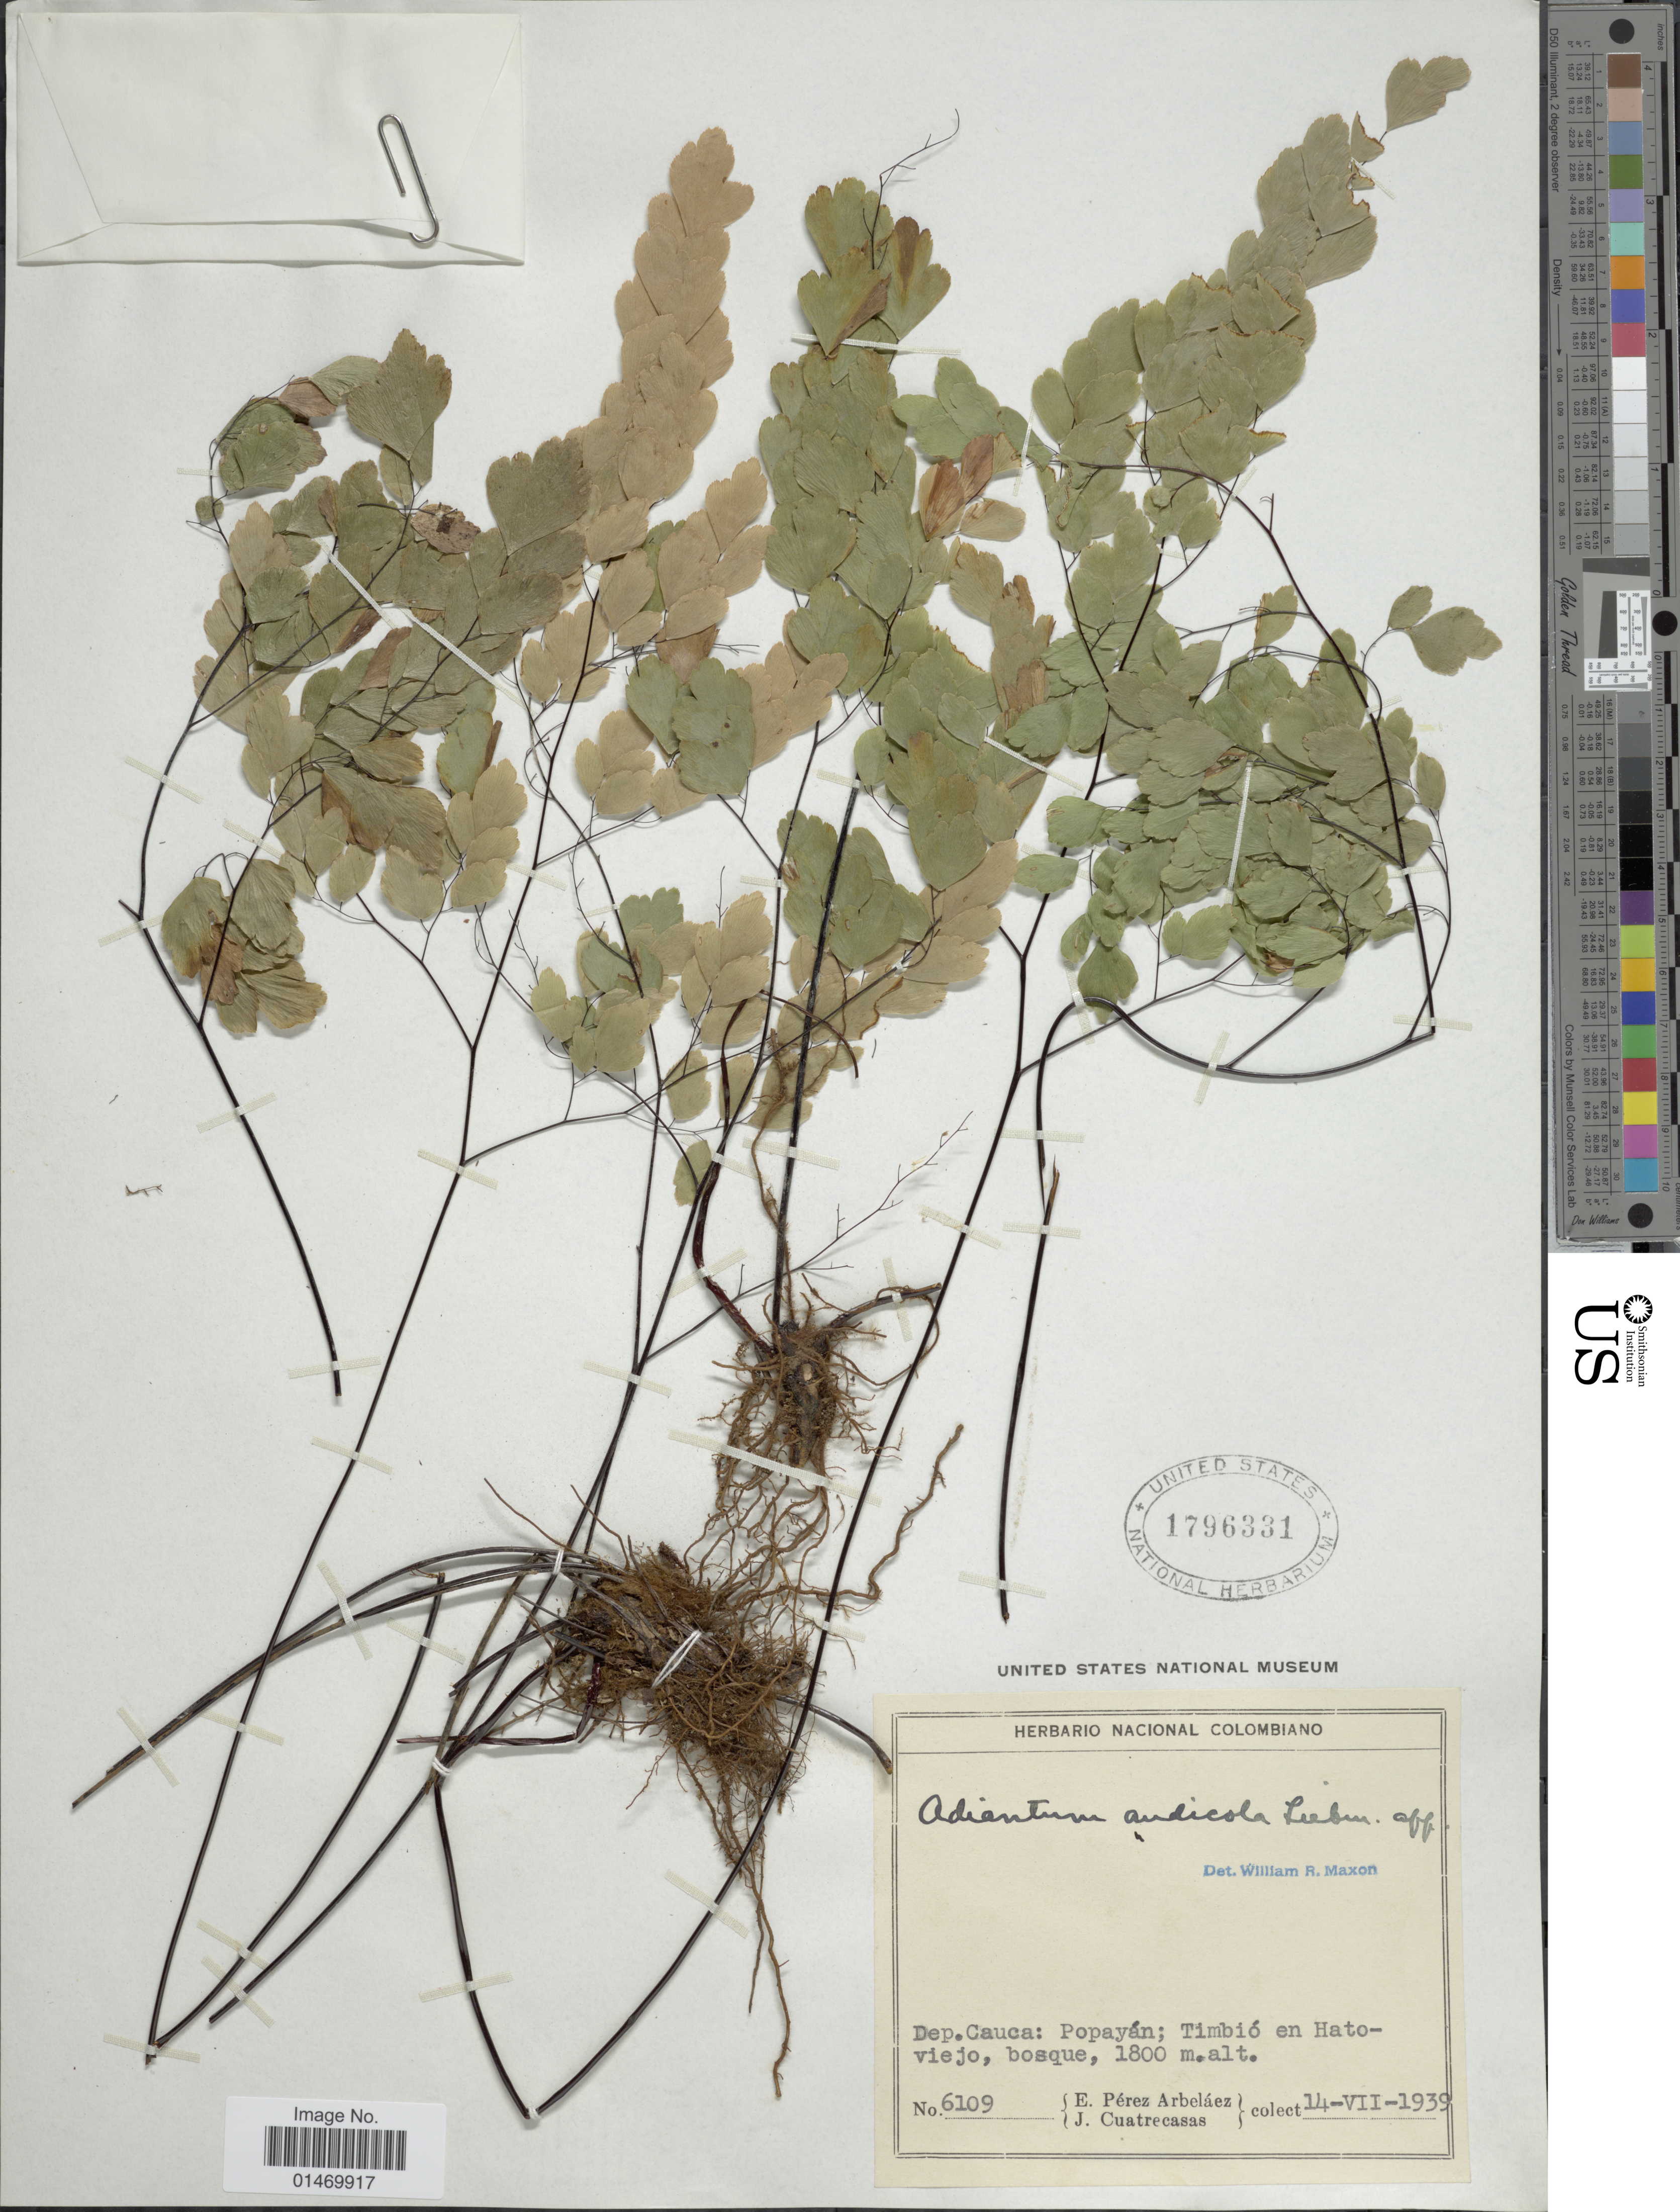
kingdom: Plantae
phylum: Tracheophyta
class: Polypodiopsida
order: Polypodiales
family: Pteridaceae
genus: Adiantum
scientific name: Adiantum andicola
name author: Liebm.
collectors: E. Pérez Arbeláez & J. Cuatrecasas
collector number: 6109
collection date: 1939-07-14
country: Colombia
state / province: Cauca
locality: Colombia, Popayan; Timbio en Hatoviejo, bosque.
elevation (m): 1800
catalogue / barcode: US 1796331